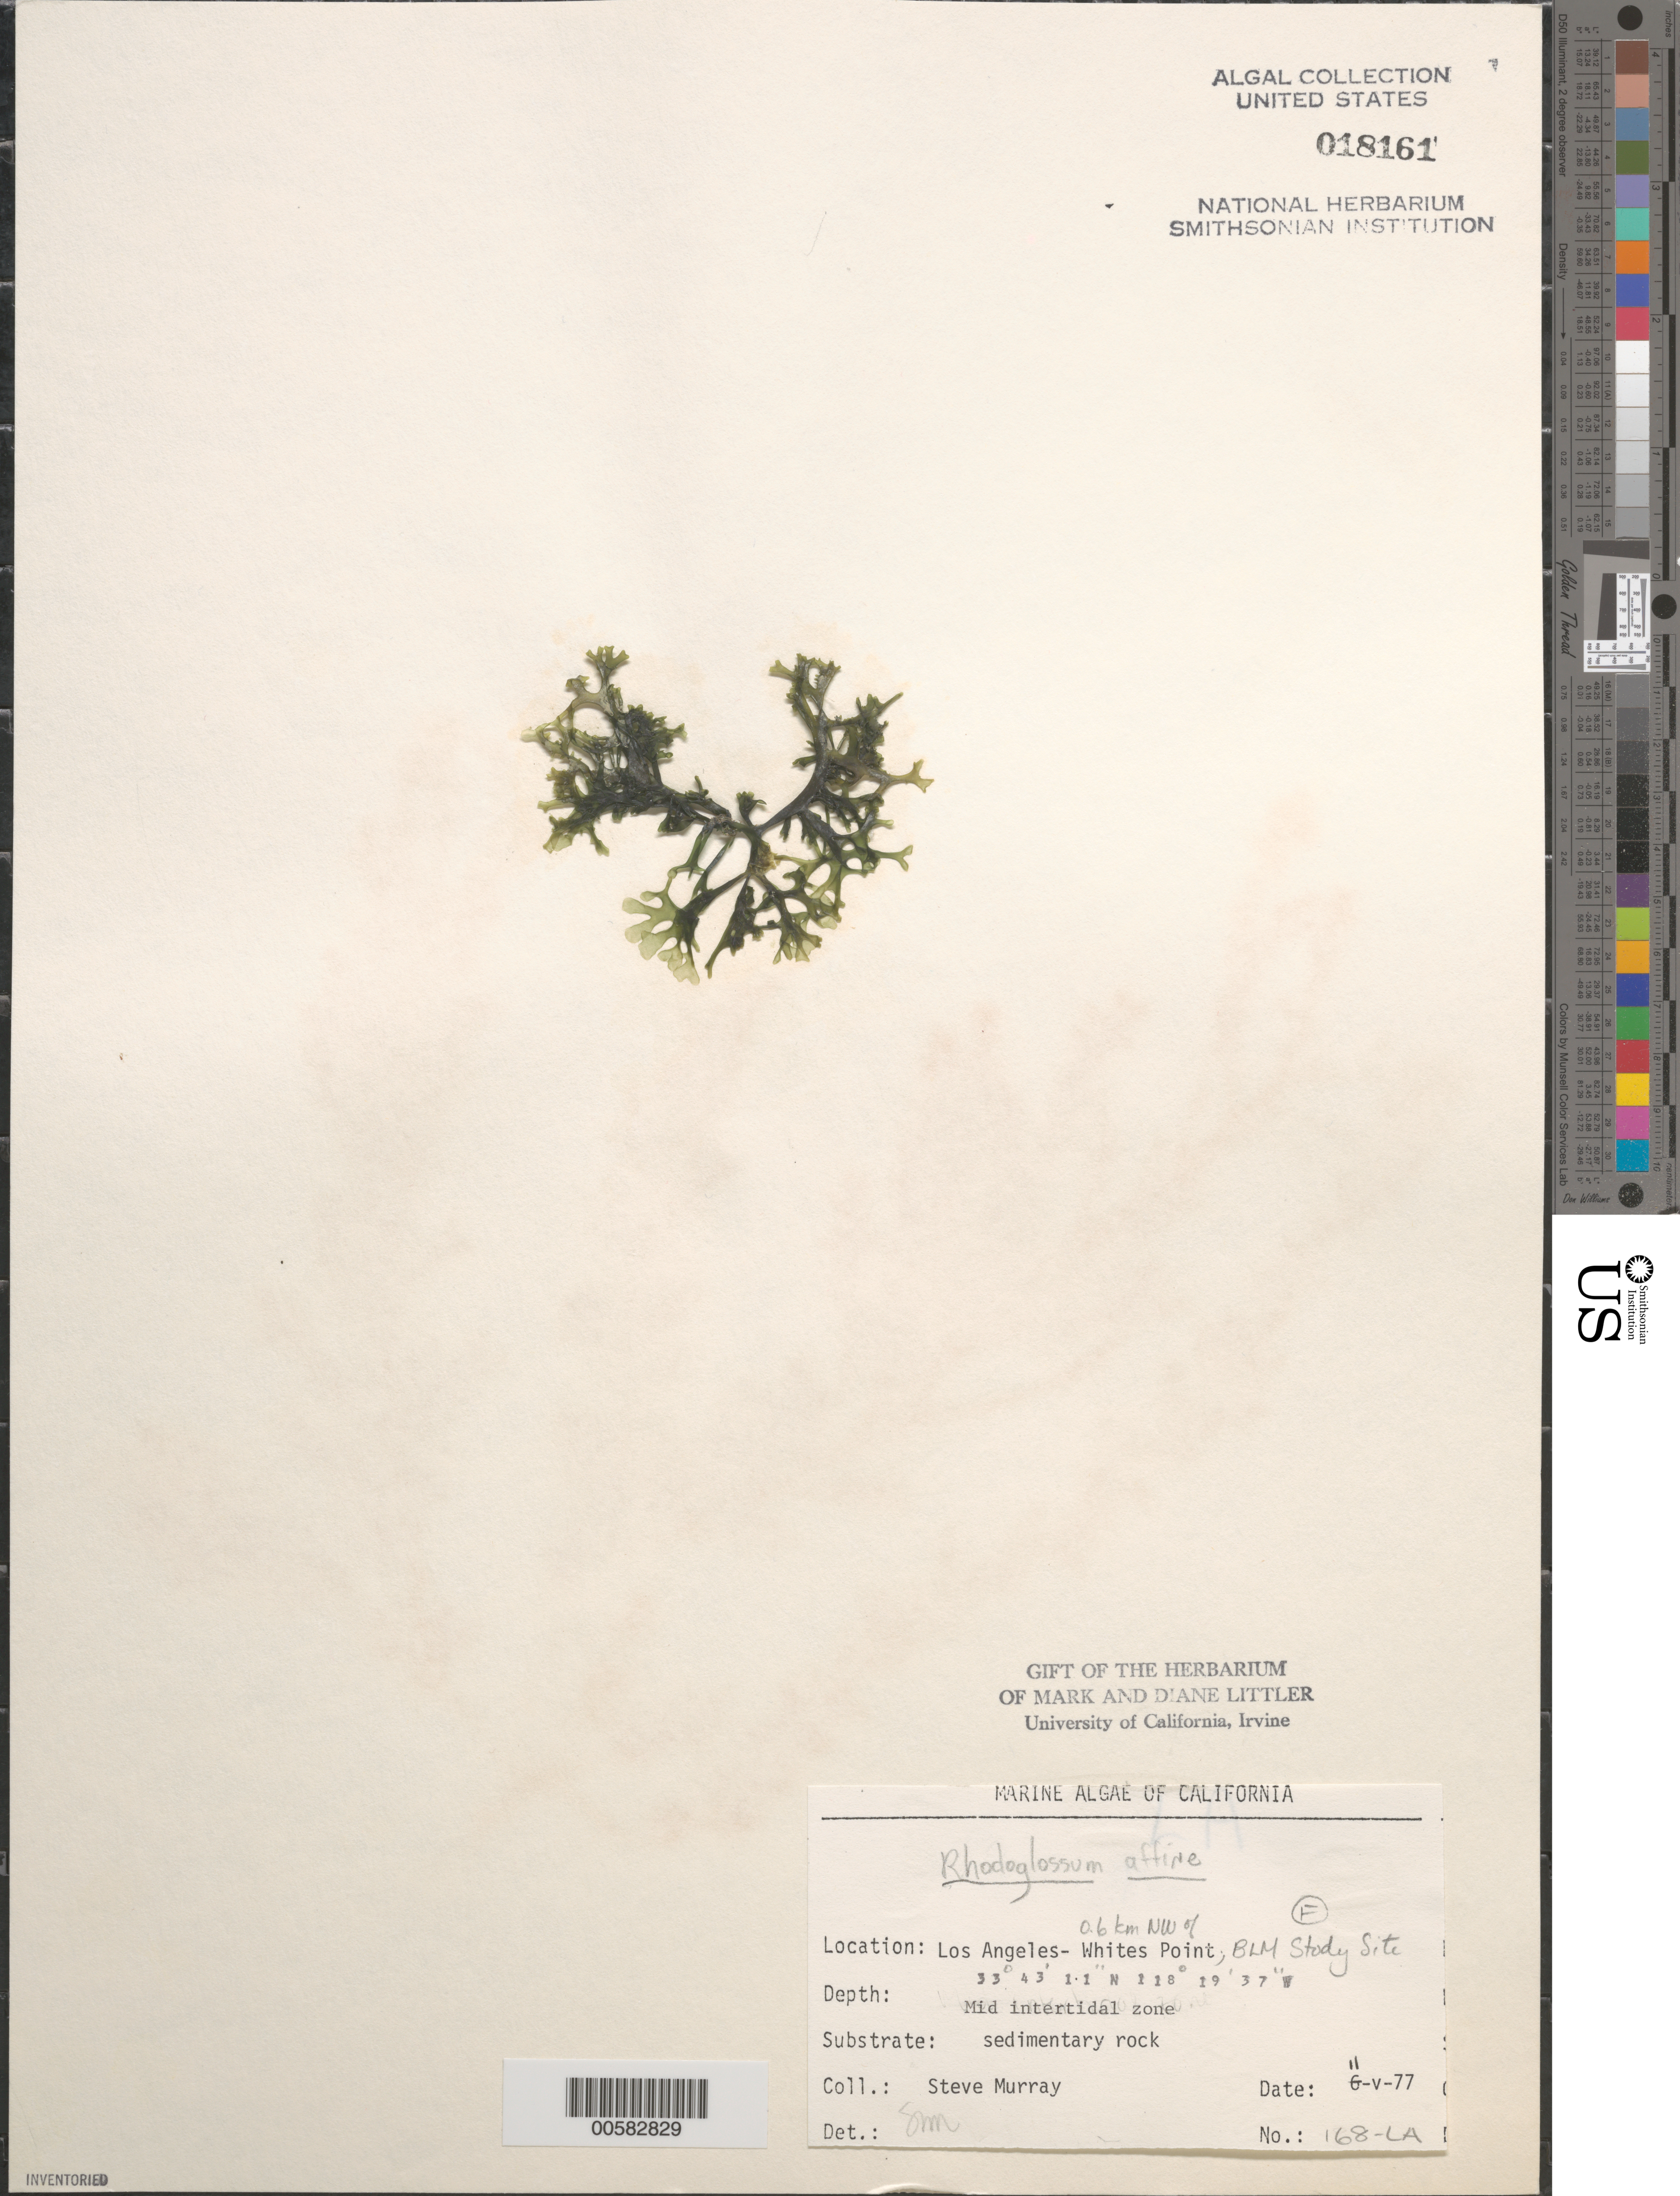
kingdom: Plantae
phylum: Rhodophyta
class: Florideophyceae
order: Gigartinales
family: Gigartinaceae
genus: Mazzaella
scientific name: Mazzaella affinis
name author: (Harvey) Fredericq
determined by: Algae name updating Project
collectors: S. N. Murray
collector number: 168-la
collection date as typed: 11 May 1977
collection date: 1977-05-11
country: United States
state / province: California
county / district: Los Angeles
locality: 0.6 km northwest of Whites Point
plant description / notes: BLM-SOCALBIGHT Rocky Intertidal Survey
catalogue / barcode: US 18161